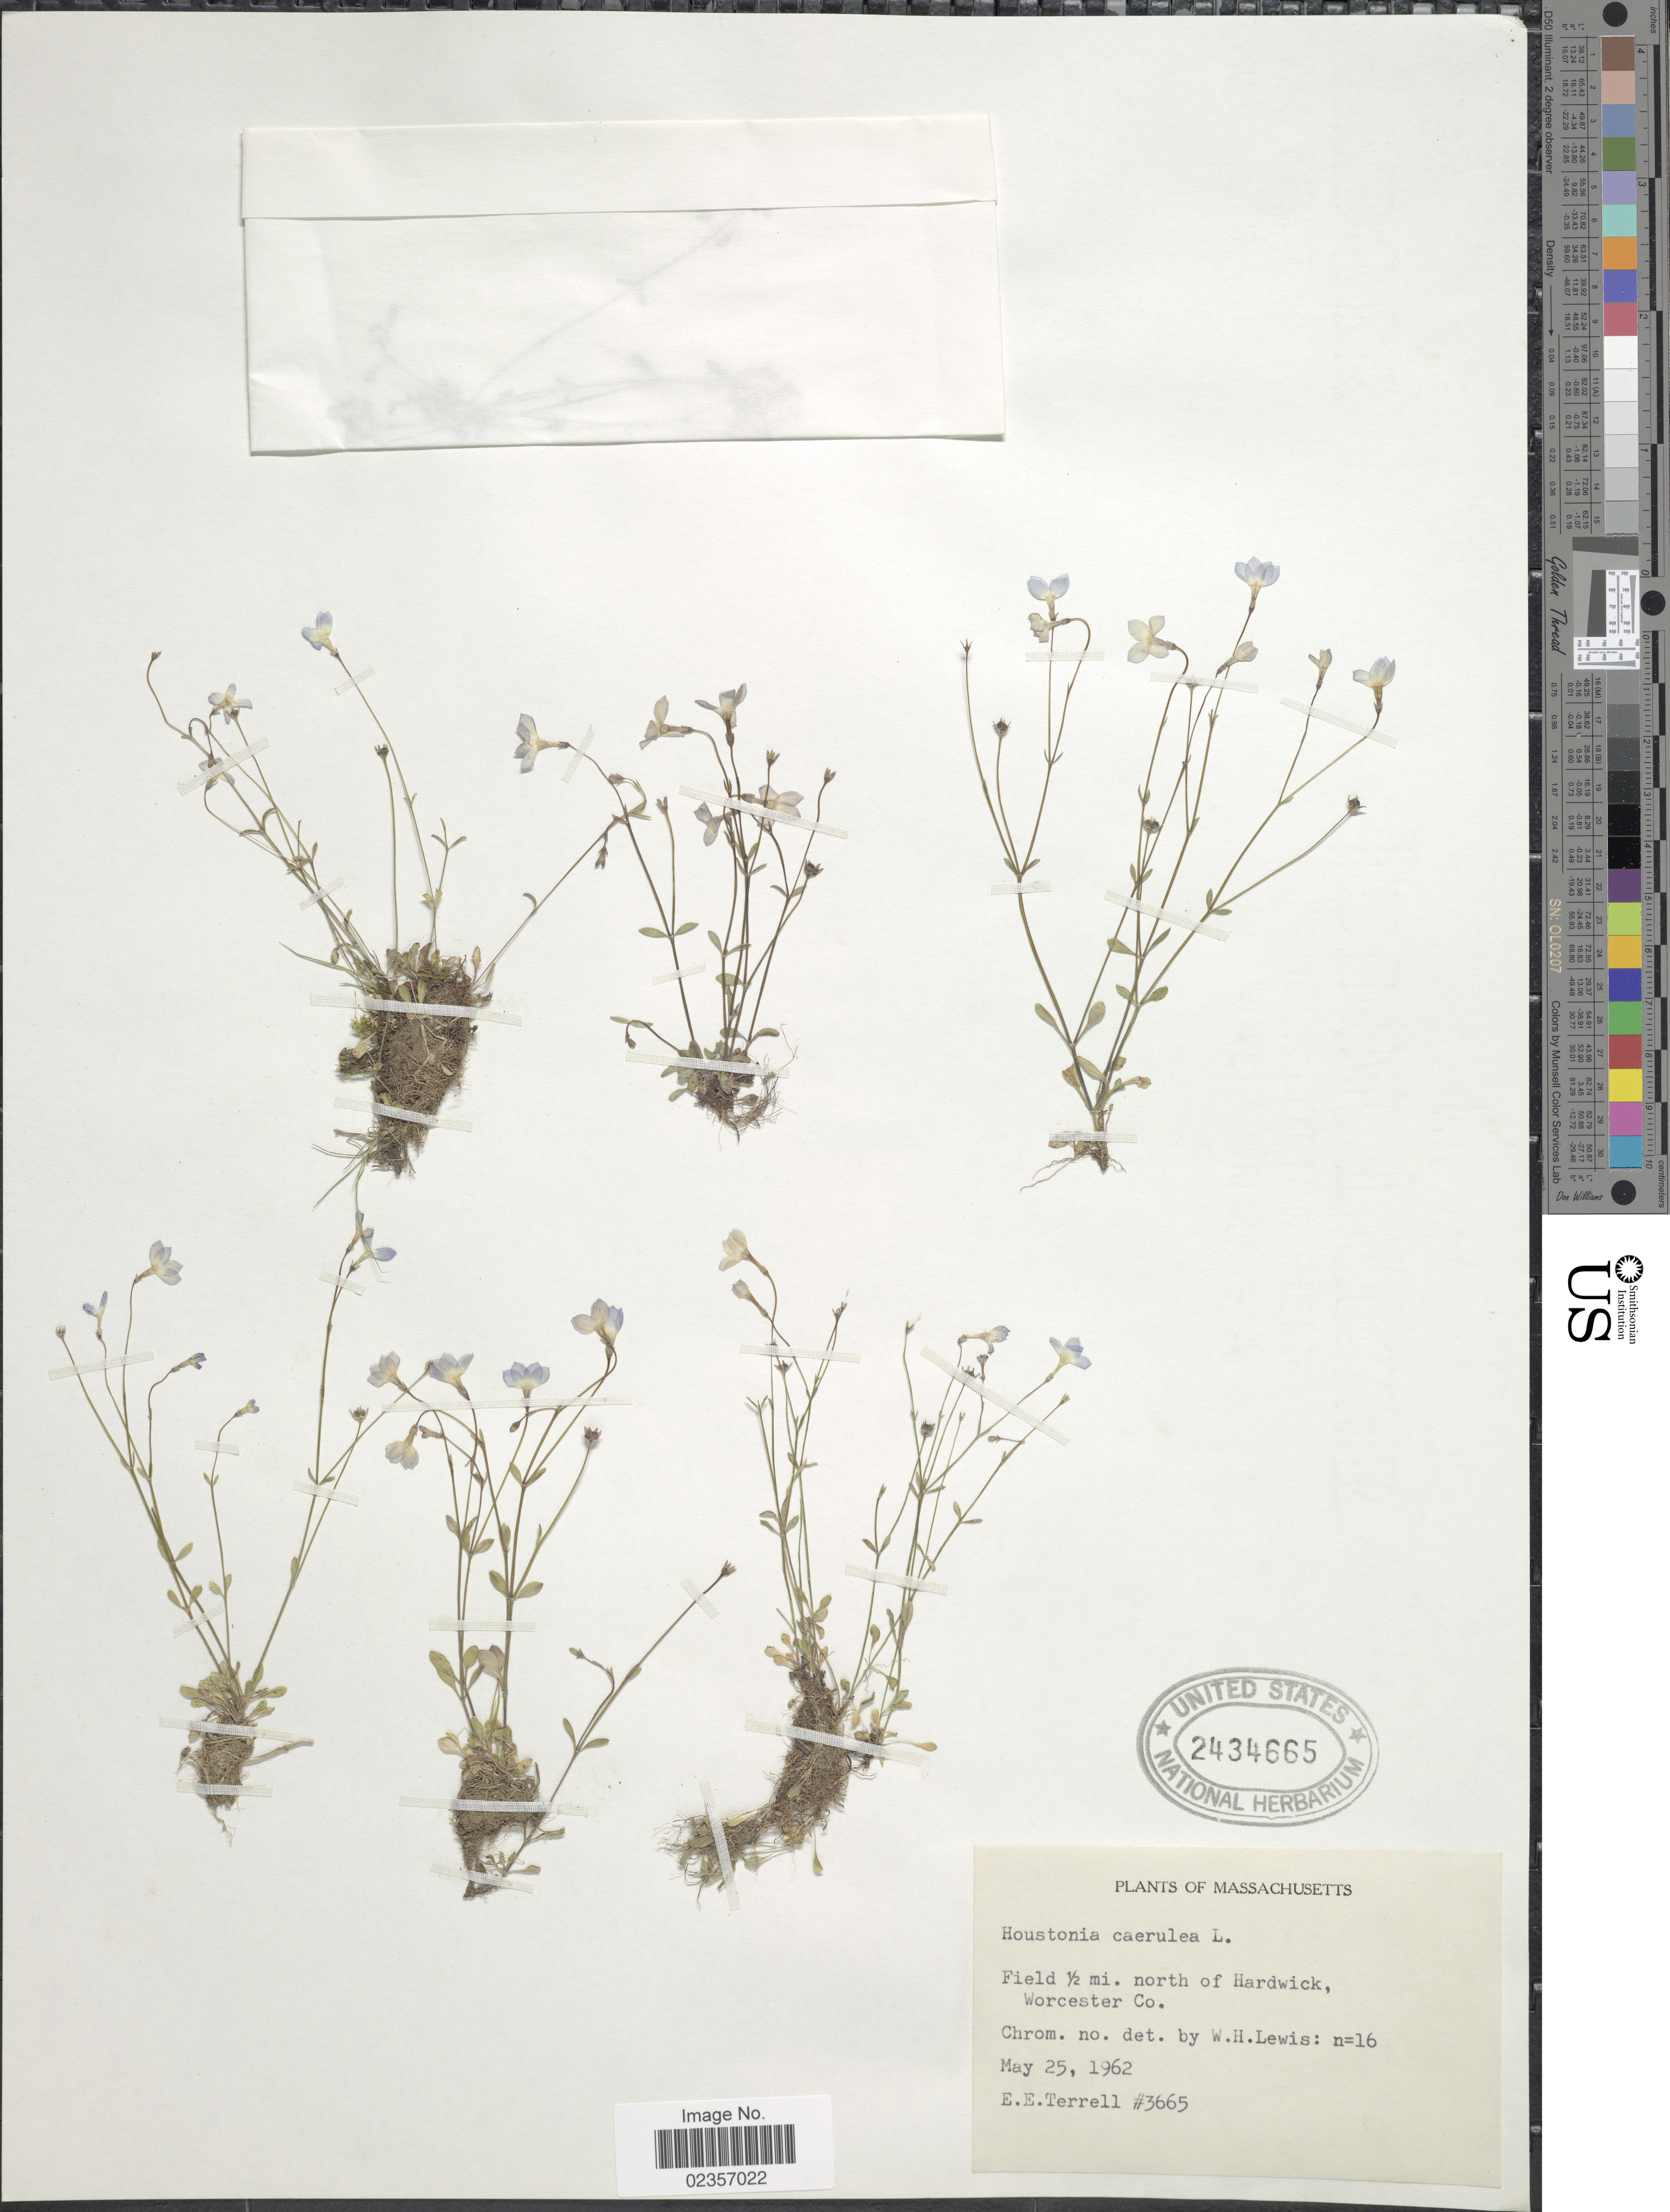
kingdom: Plantae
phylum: Tracheophyta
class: Magnoliopsida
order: Gentianales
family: Rubiaceae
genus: Houstonia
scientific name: Houstonia caerulea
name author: L.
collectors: E. E. Terrell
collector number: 3665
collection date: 1962-05-25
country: United States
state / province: Massachusetts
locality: Field 1/2 mi. north of Hardwick, Worcester Co.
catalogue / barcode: US 2434665